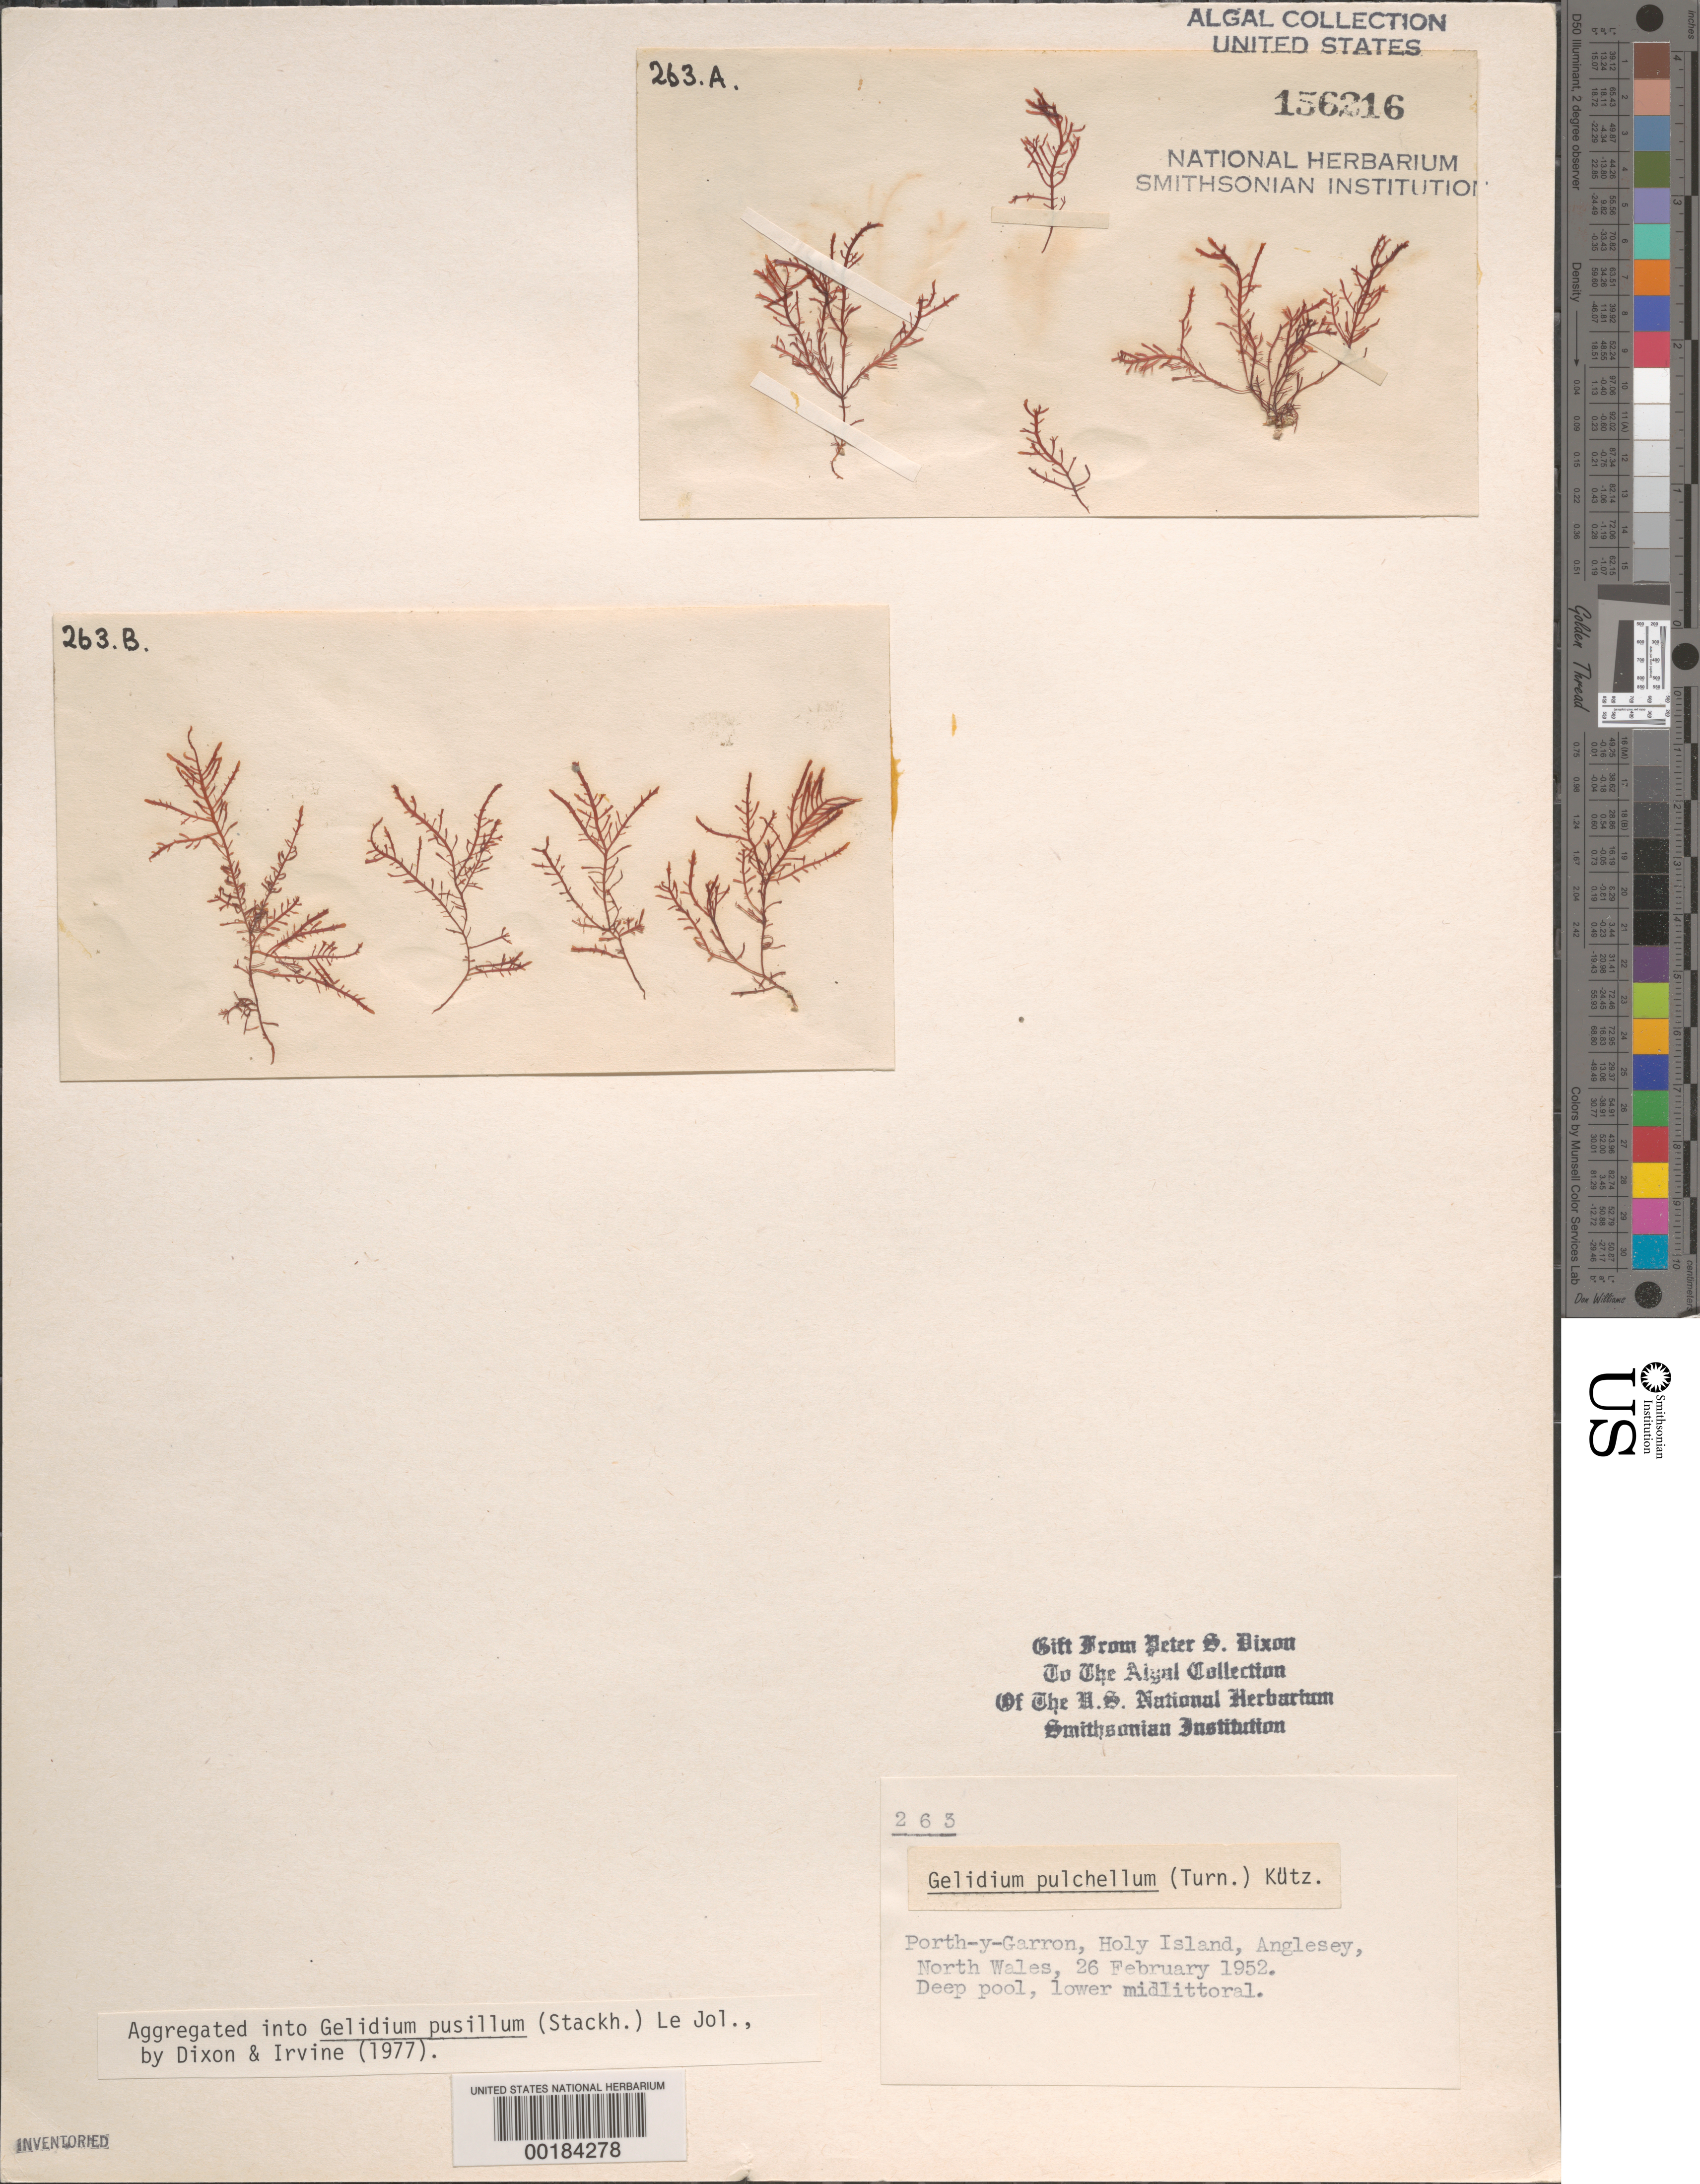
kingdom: Plantae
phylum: Rhodophyta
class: Florideophyceae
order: Gelidiales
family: Gelidiaceae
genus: Gelidium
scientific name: Gelidium pusillum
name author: (Stackh.) Le Jol.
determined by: Dixon, P. S.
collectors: P. S. Dixon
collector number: PSD 263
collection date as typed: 26 Feb 1952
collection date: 1952-02-26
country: United Kingdom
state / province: Wales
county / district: Gwynedd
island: Anglesey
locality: Porth-y-garron, Holy Island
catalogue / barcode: US 156216